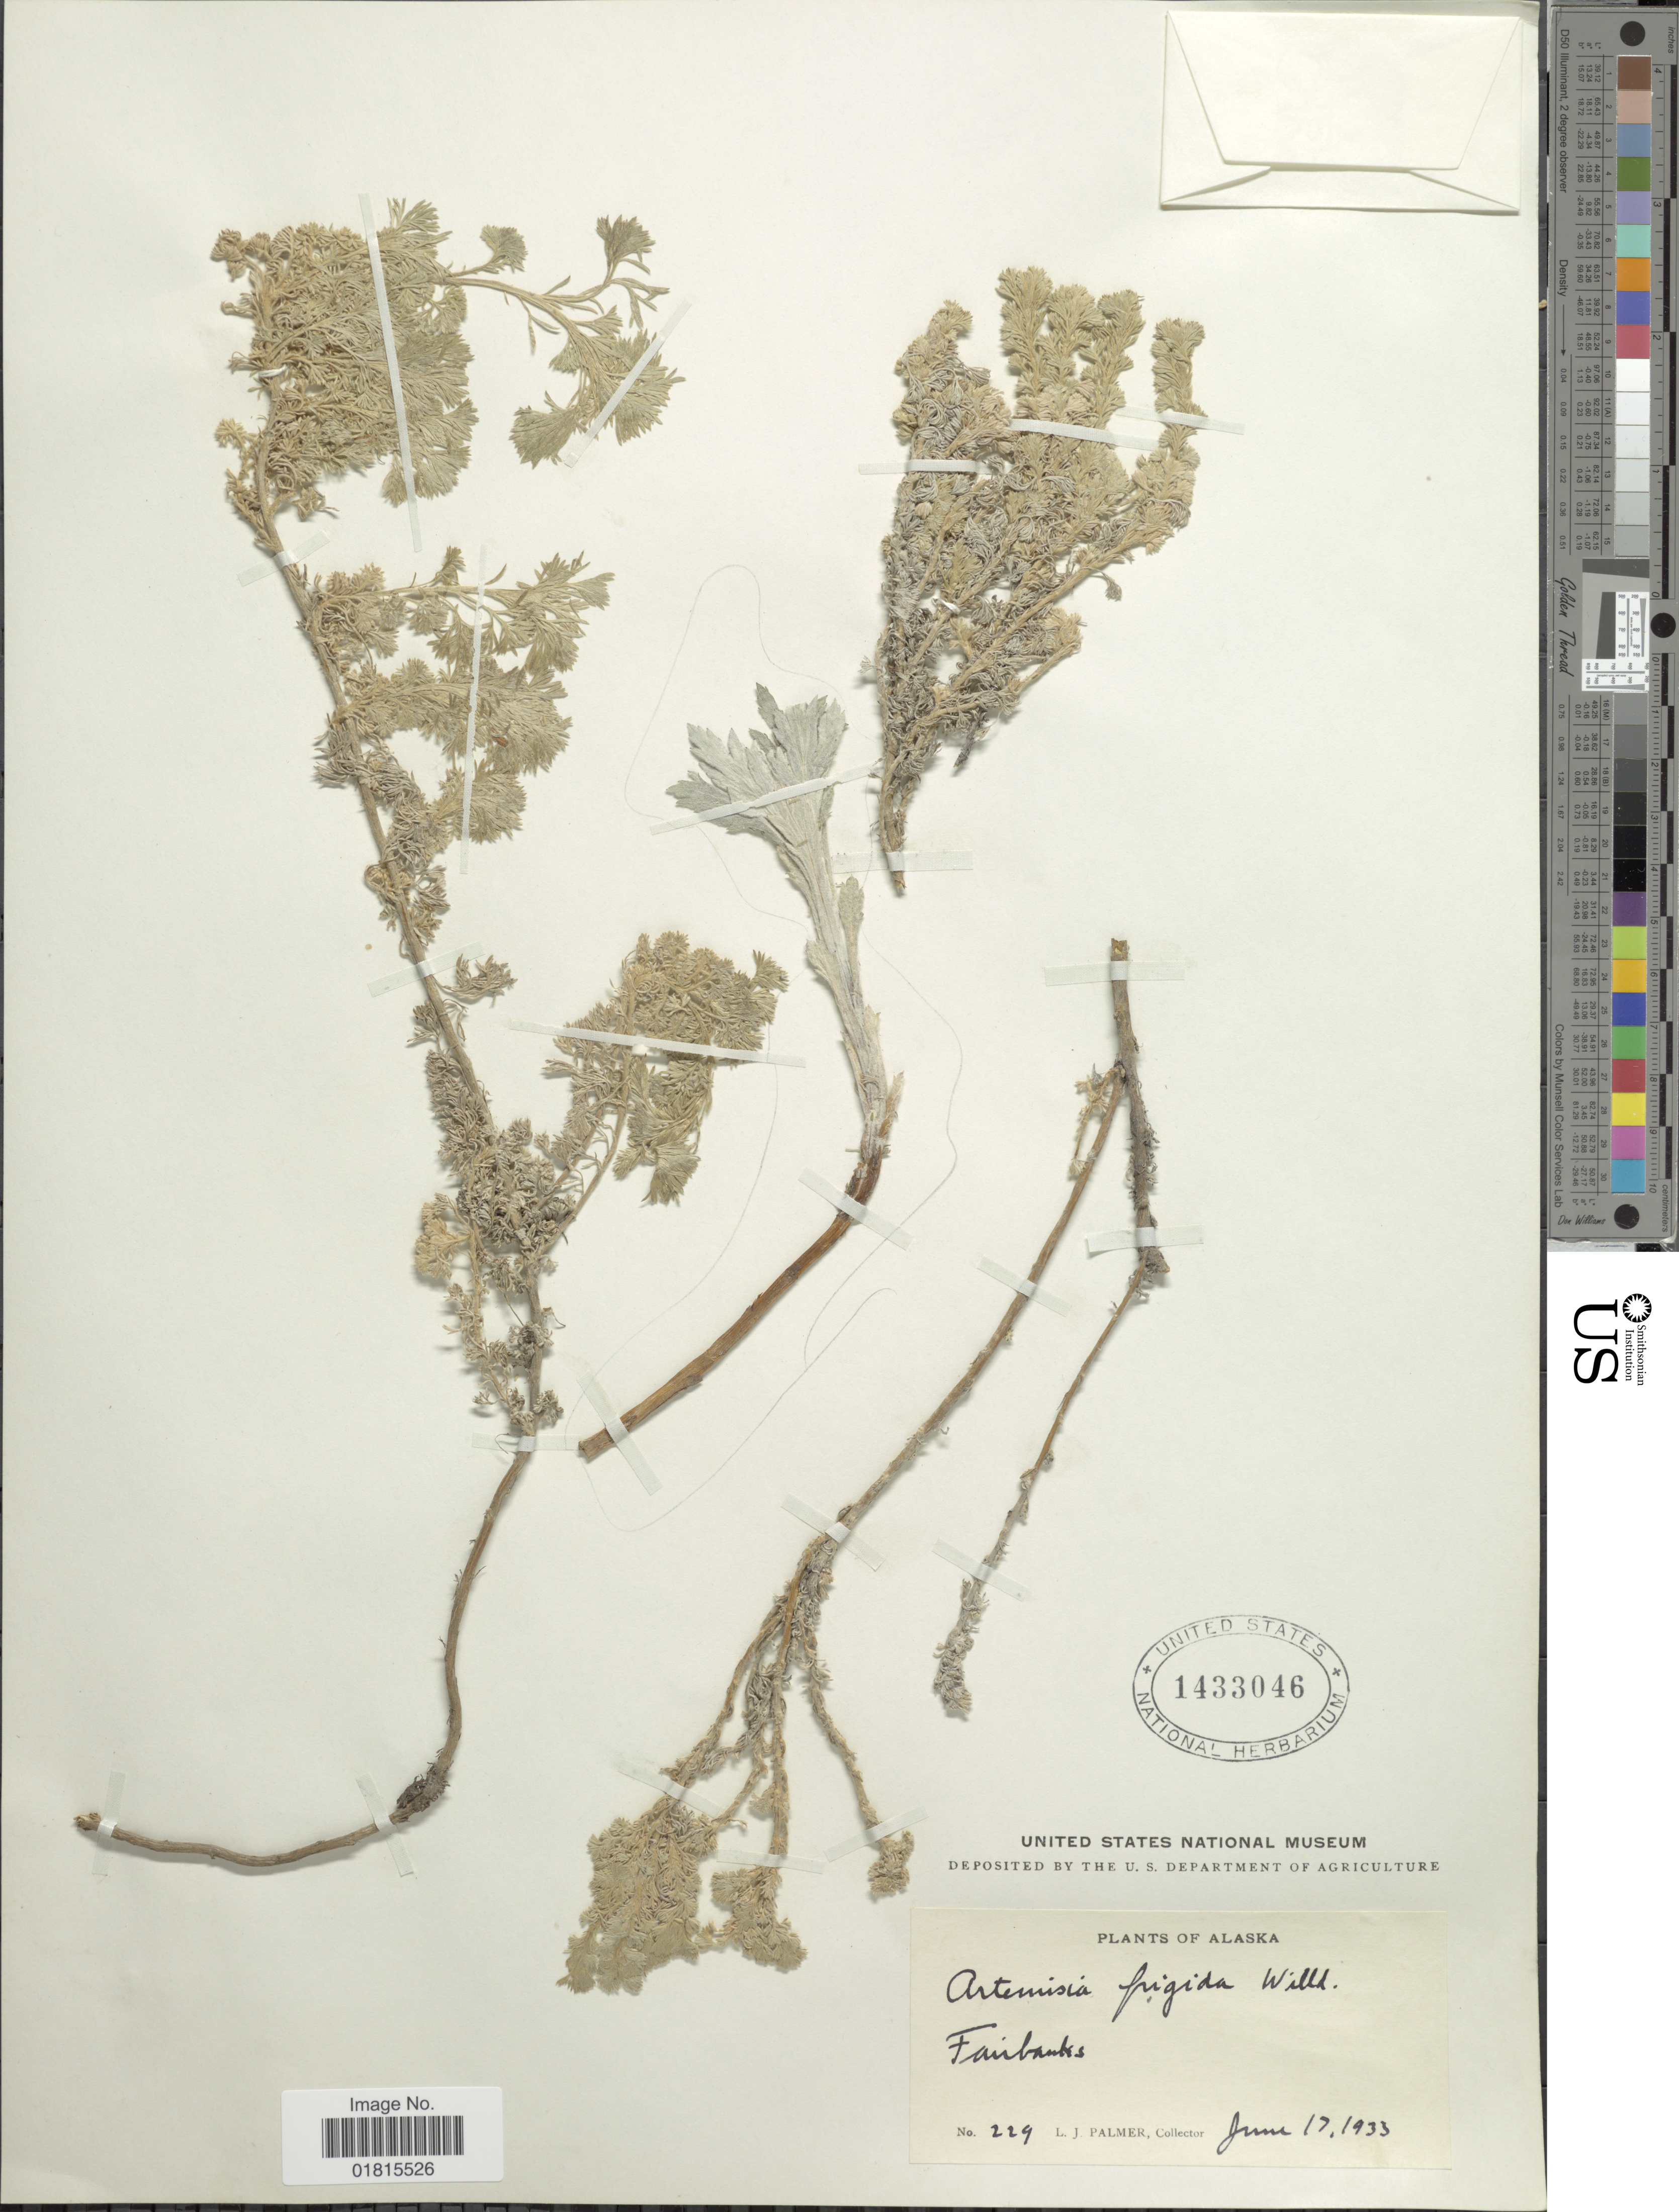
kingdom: Plantae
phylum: Tracheophyta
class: Magnoliopsida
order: Asterales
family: Asteraceae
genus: Artemisia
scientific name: Artemisia frigida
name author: Willd.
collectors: L. J. Palmer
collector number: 229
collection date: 1933-06-17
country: United States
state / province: Alaska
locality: Fairbanks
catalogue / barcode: US 1433046